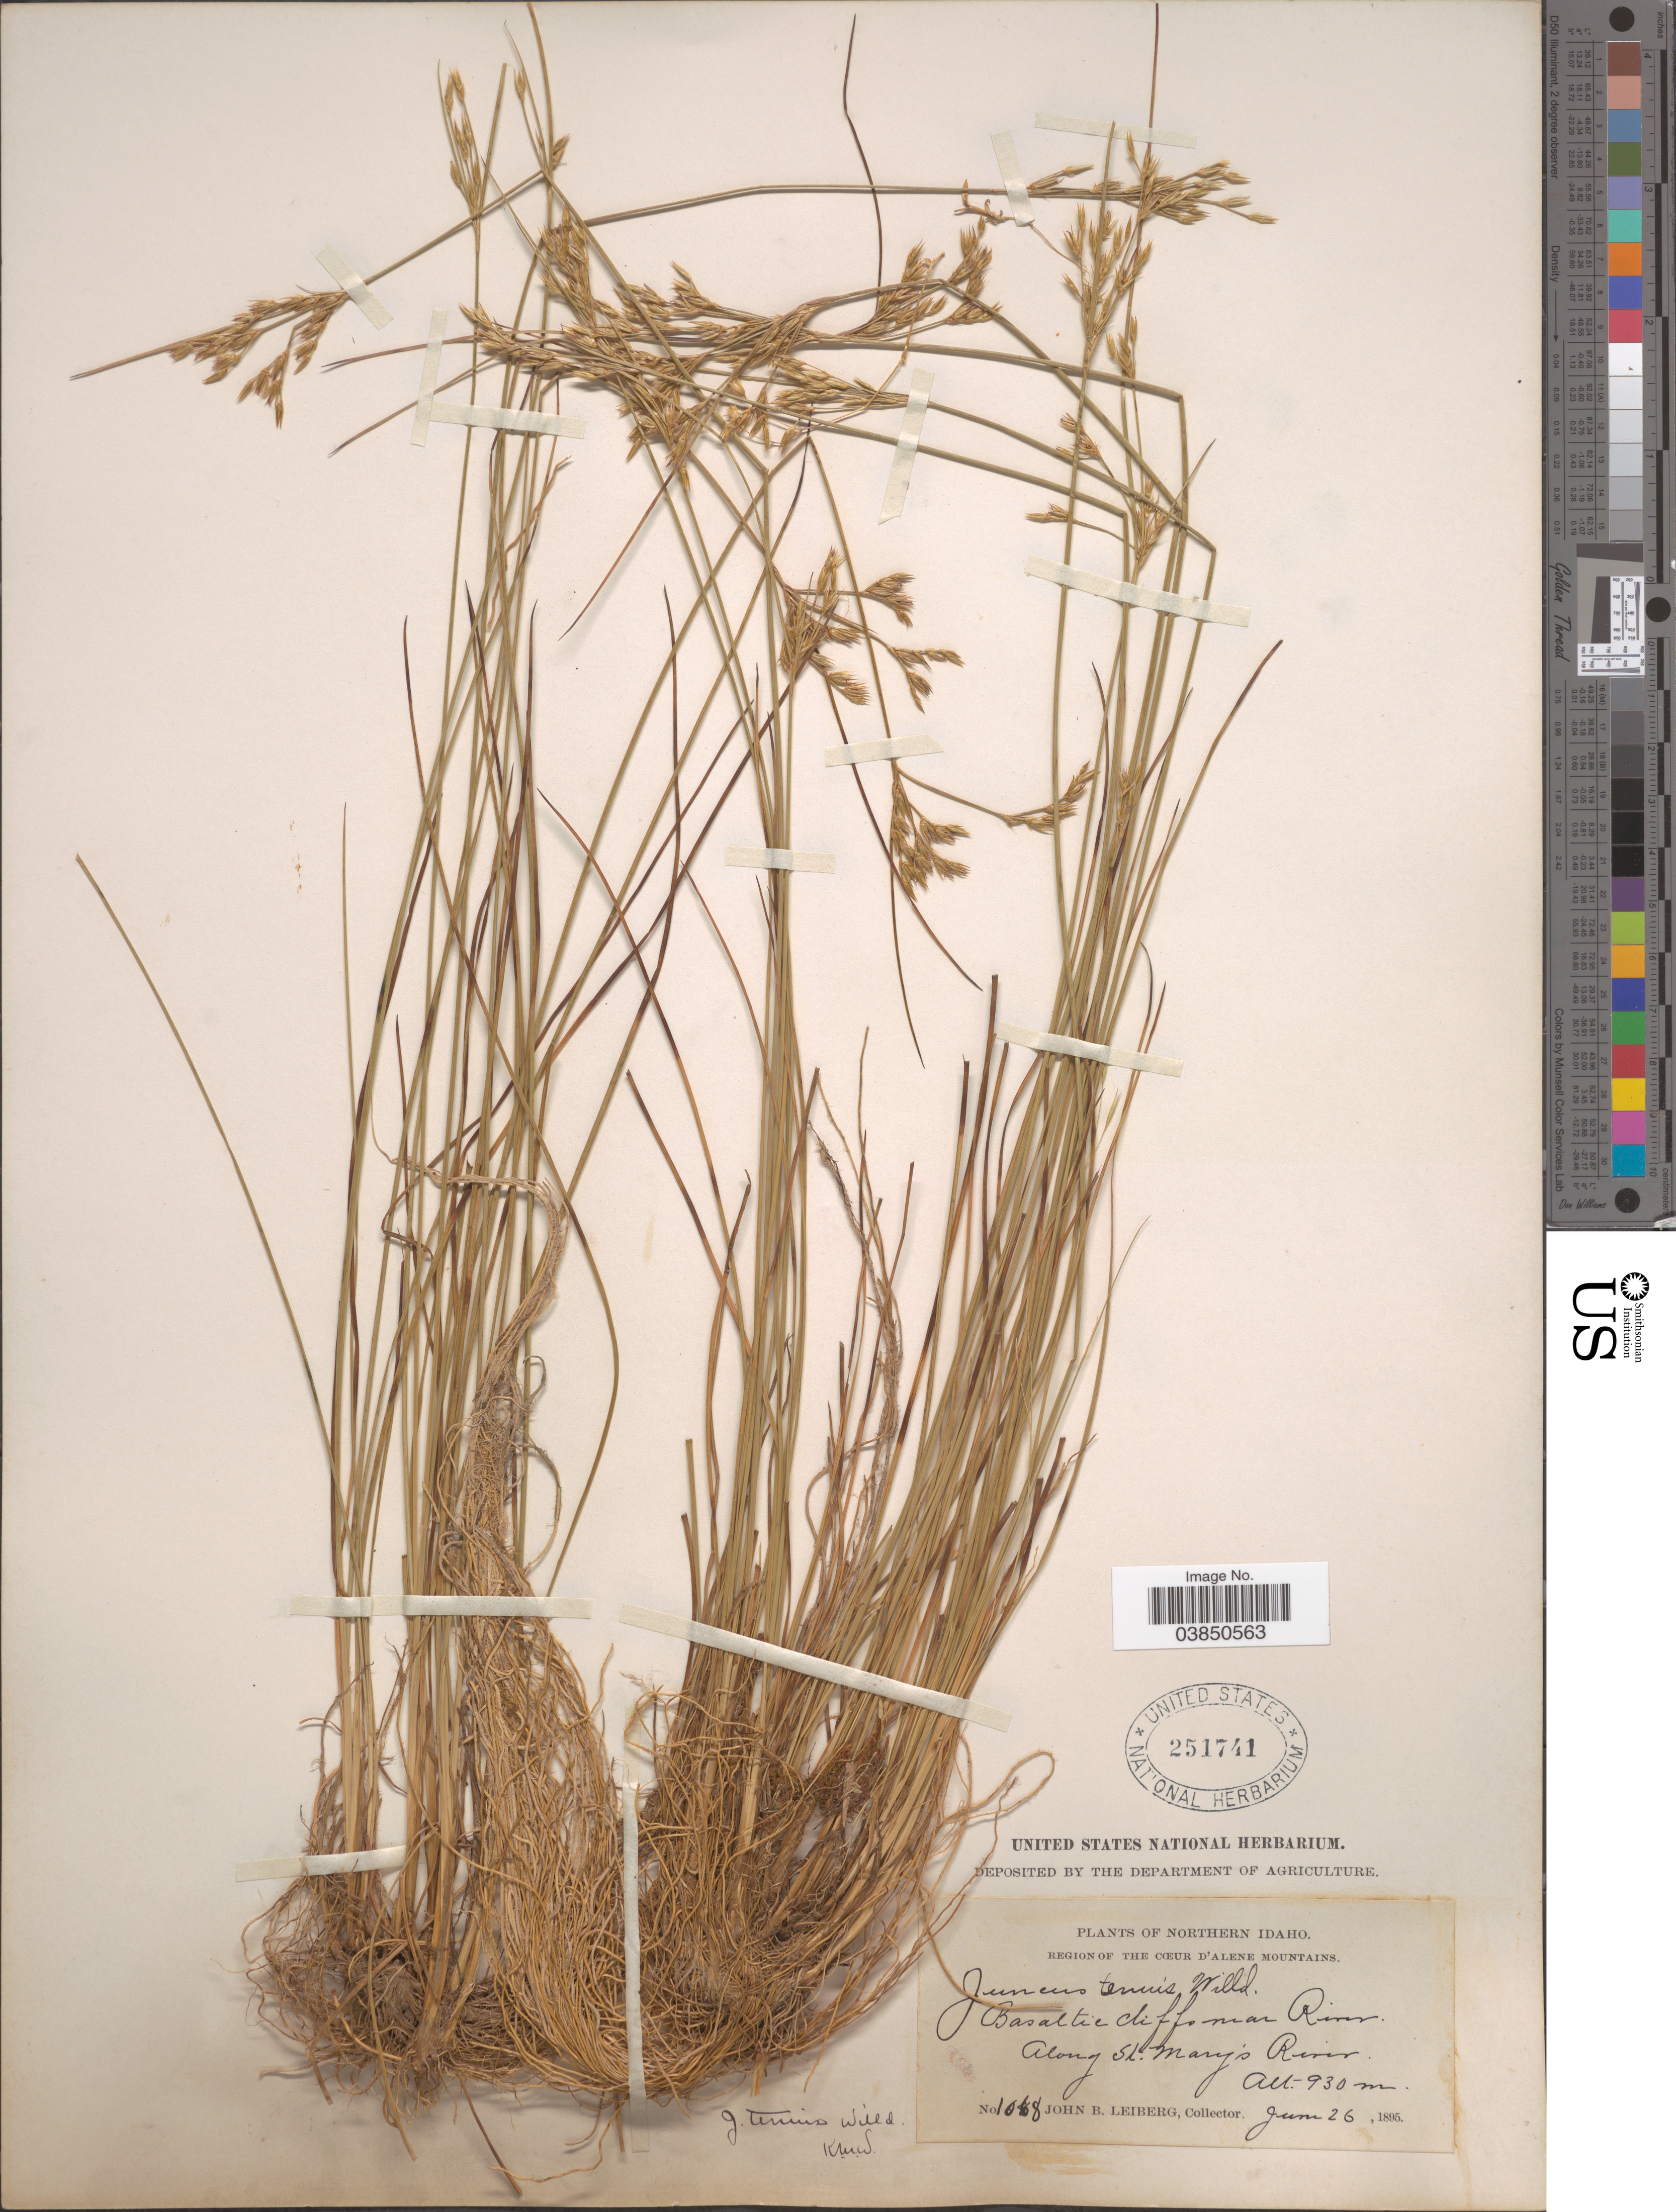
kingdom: Plantae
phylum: Tracheophyta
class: Liliopsida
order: Poales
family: Juncaceae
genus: Juncus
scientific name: Juncus brachycephalus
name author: (Engelm.) Buchenau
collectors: J. B. Leiberg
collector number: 1068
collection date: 1895-06-26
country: United States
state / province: Idaho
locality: Northern Idaho. Region of the Cœur D'Alene Mountains. Basaltic ciffs near River. Along St. Mary's River.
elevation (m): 930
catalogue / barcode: US 251741